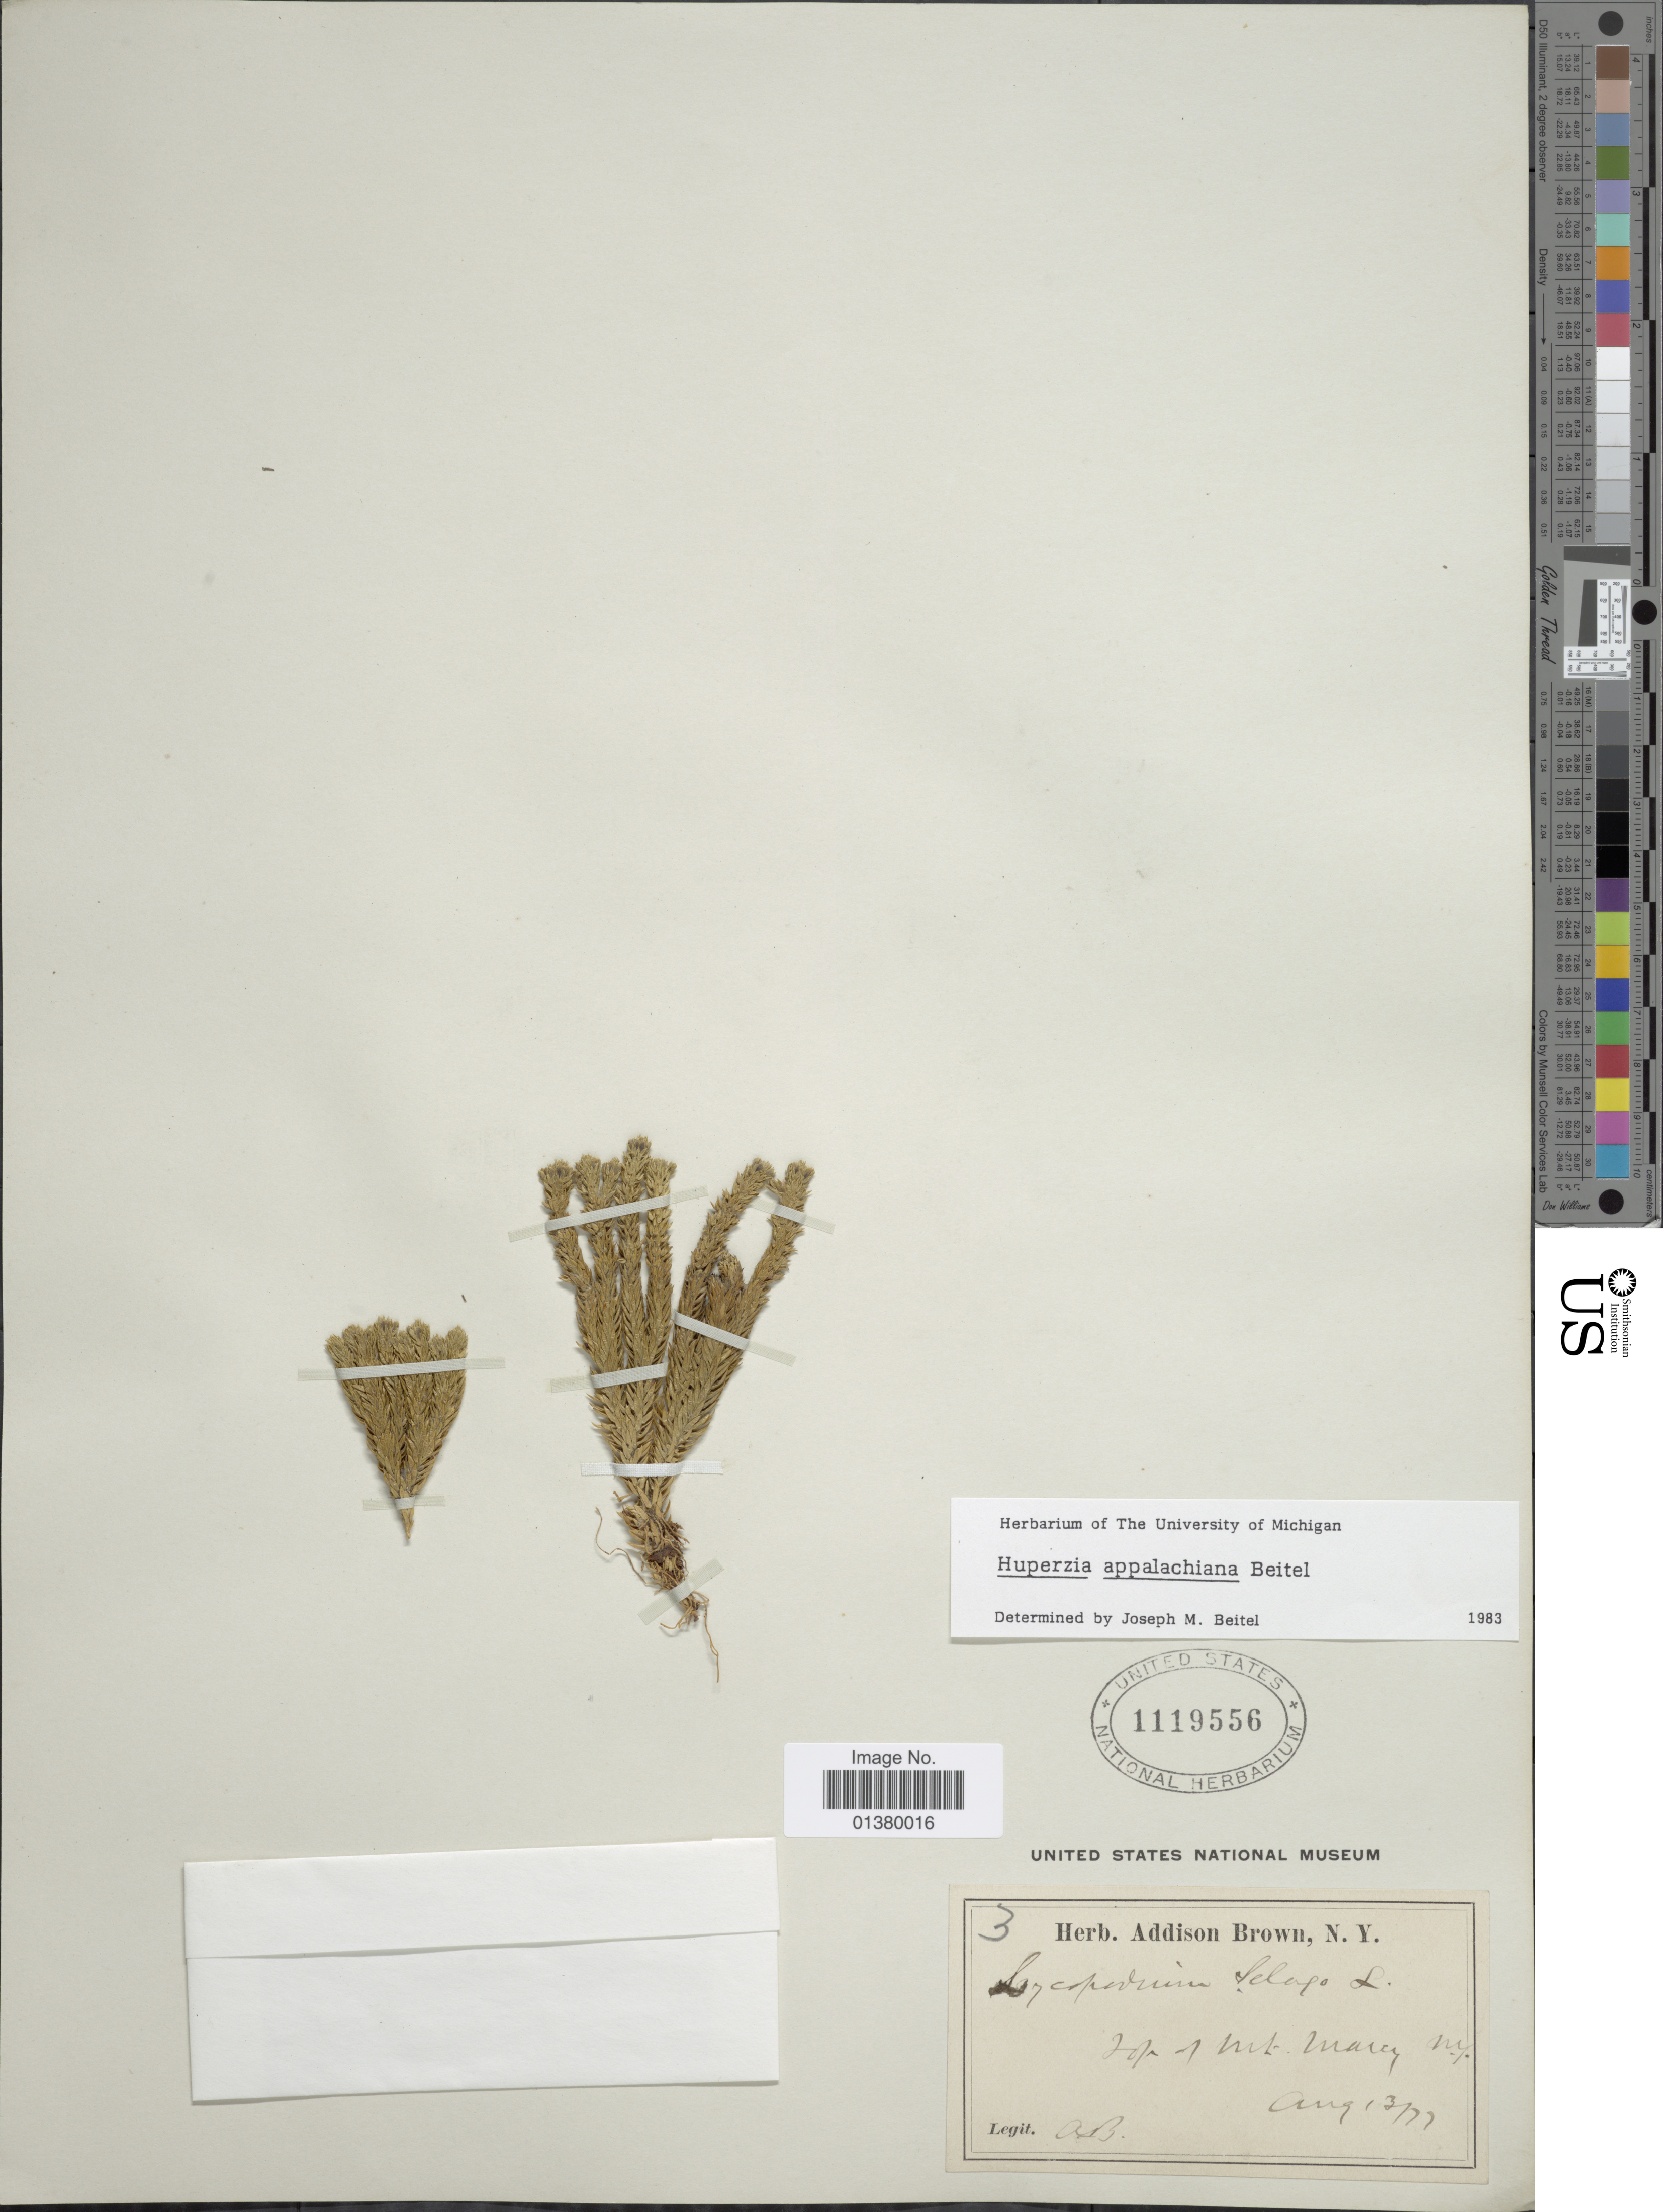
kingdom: Plantae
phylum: Tracheophyta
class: Lycopodiopsida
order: Lycopodiales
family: Lycopodiaceae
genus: Huperzia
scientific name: Huperzia appalachiana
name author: Beitel & Mickel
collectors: A. Brown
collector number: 3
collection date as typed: Transcribed d/m/y: 13/8/77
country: United States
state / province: New York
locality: Top of Mt Marcy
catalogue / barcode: US 1119556